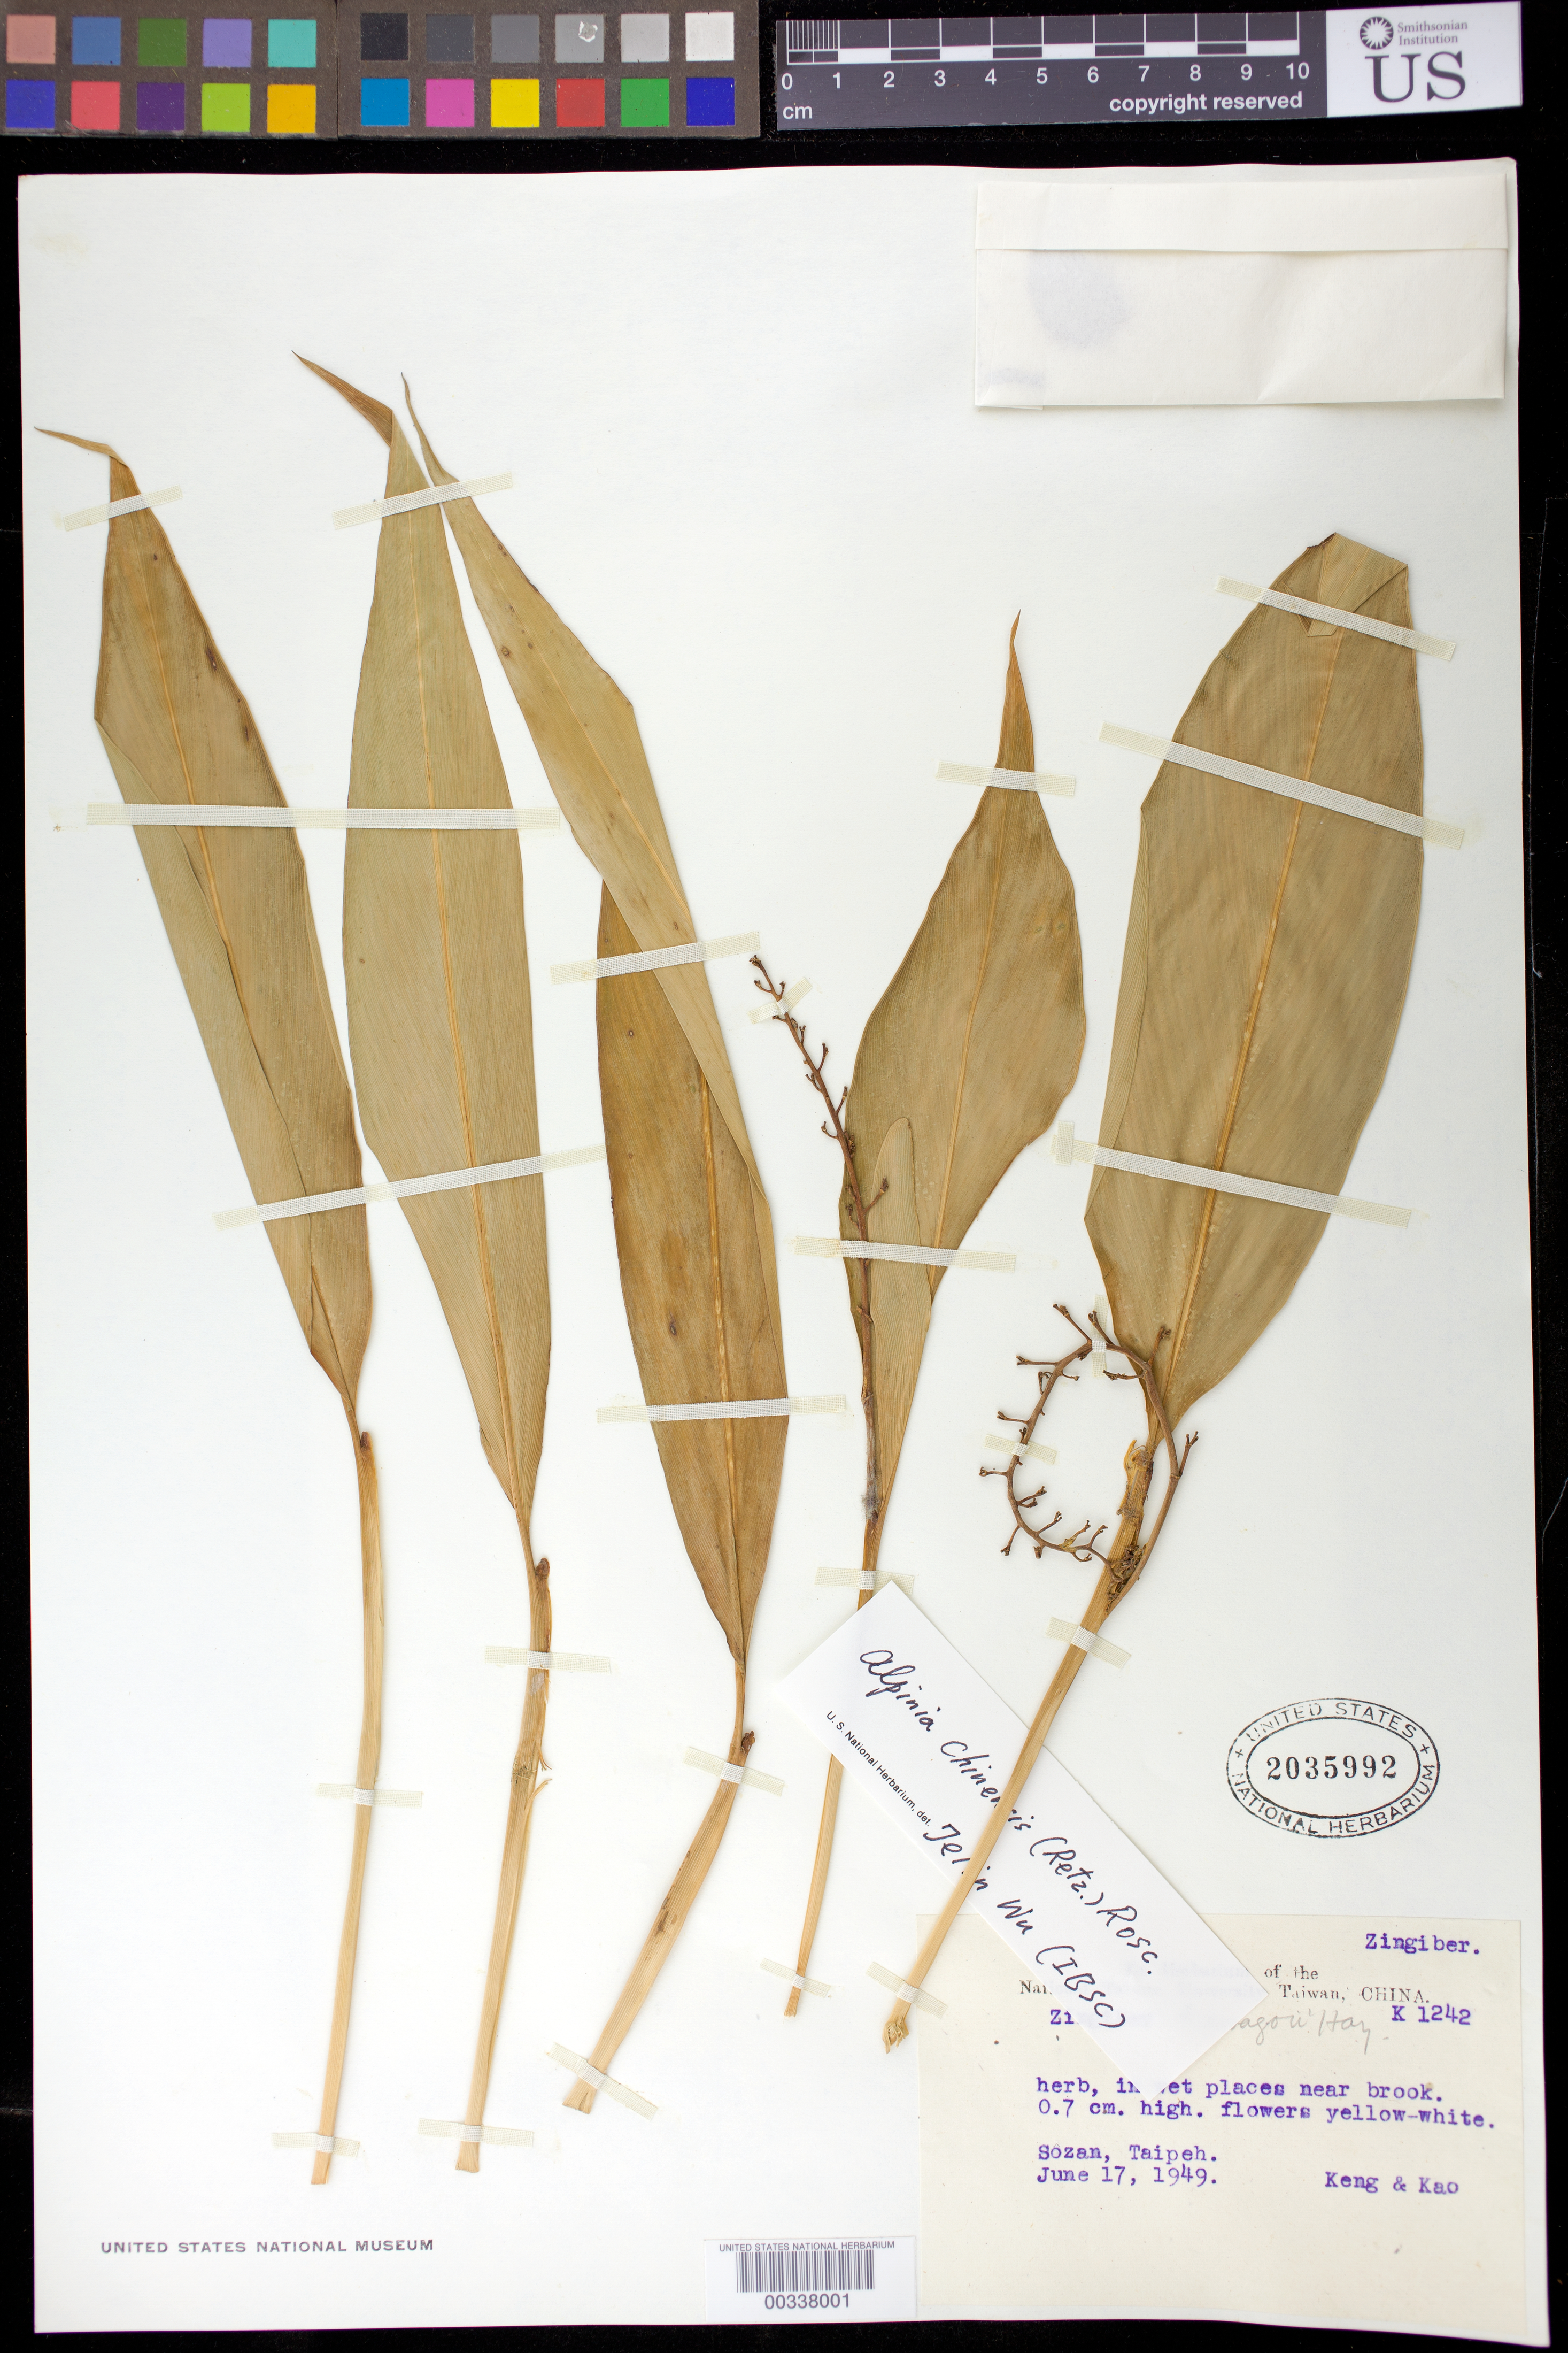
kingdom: Plantae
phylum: Tracheophyta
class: Liliopsida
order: Zingiberales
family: Zingiberaceae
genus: Alpinia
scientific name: Alpinia chinensis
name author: (Retz.) Roscoe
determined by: Wu, Te-Ling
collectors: -- Keng & -. Kao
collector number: K 1242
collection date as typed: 17 Jun 1949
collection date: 1949-06-17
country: Taiwan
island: Taiwan [Formosa]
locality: Sozan, taipeh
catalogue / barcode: US 2035992